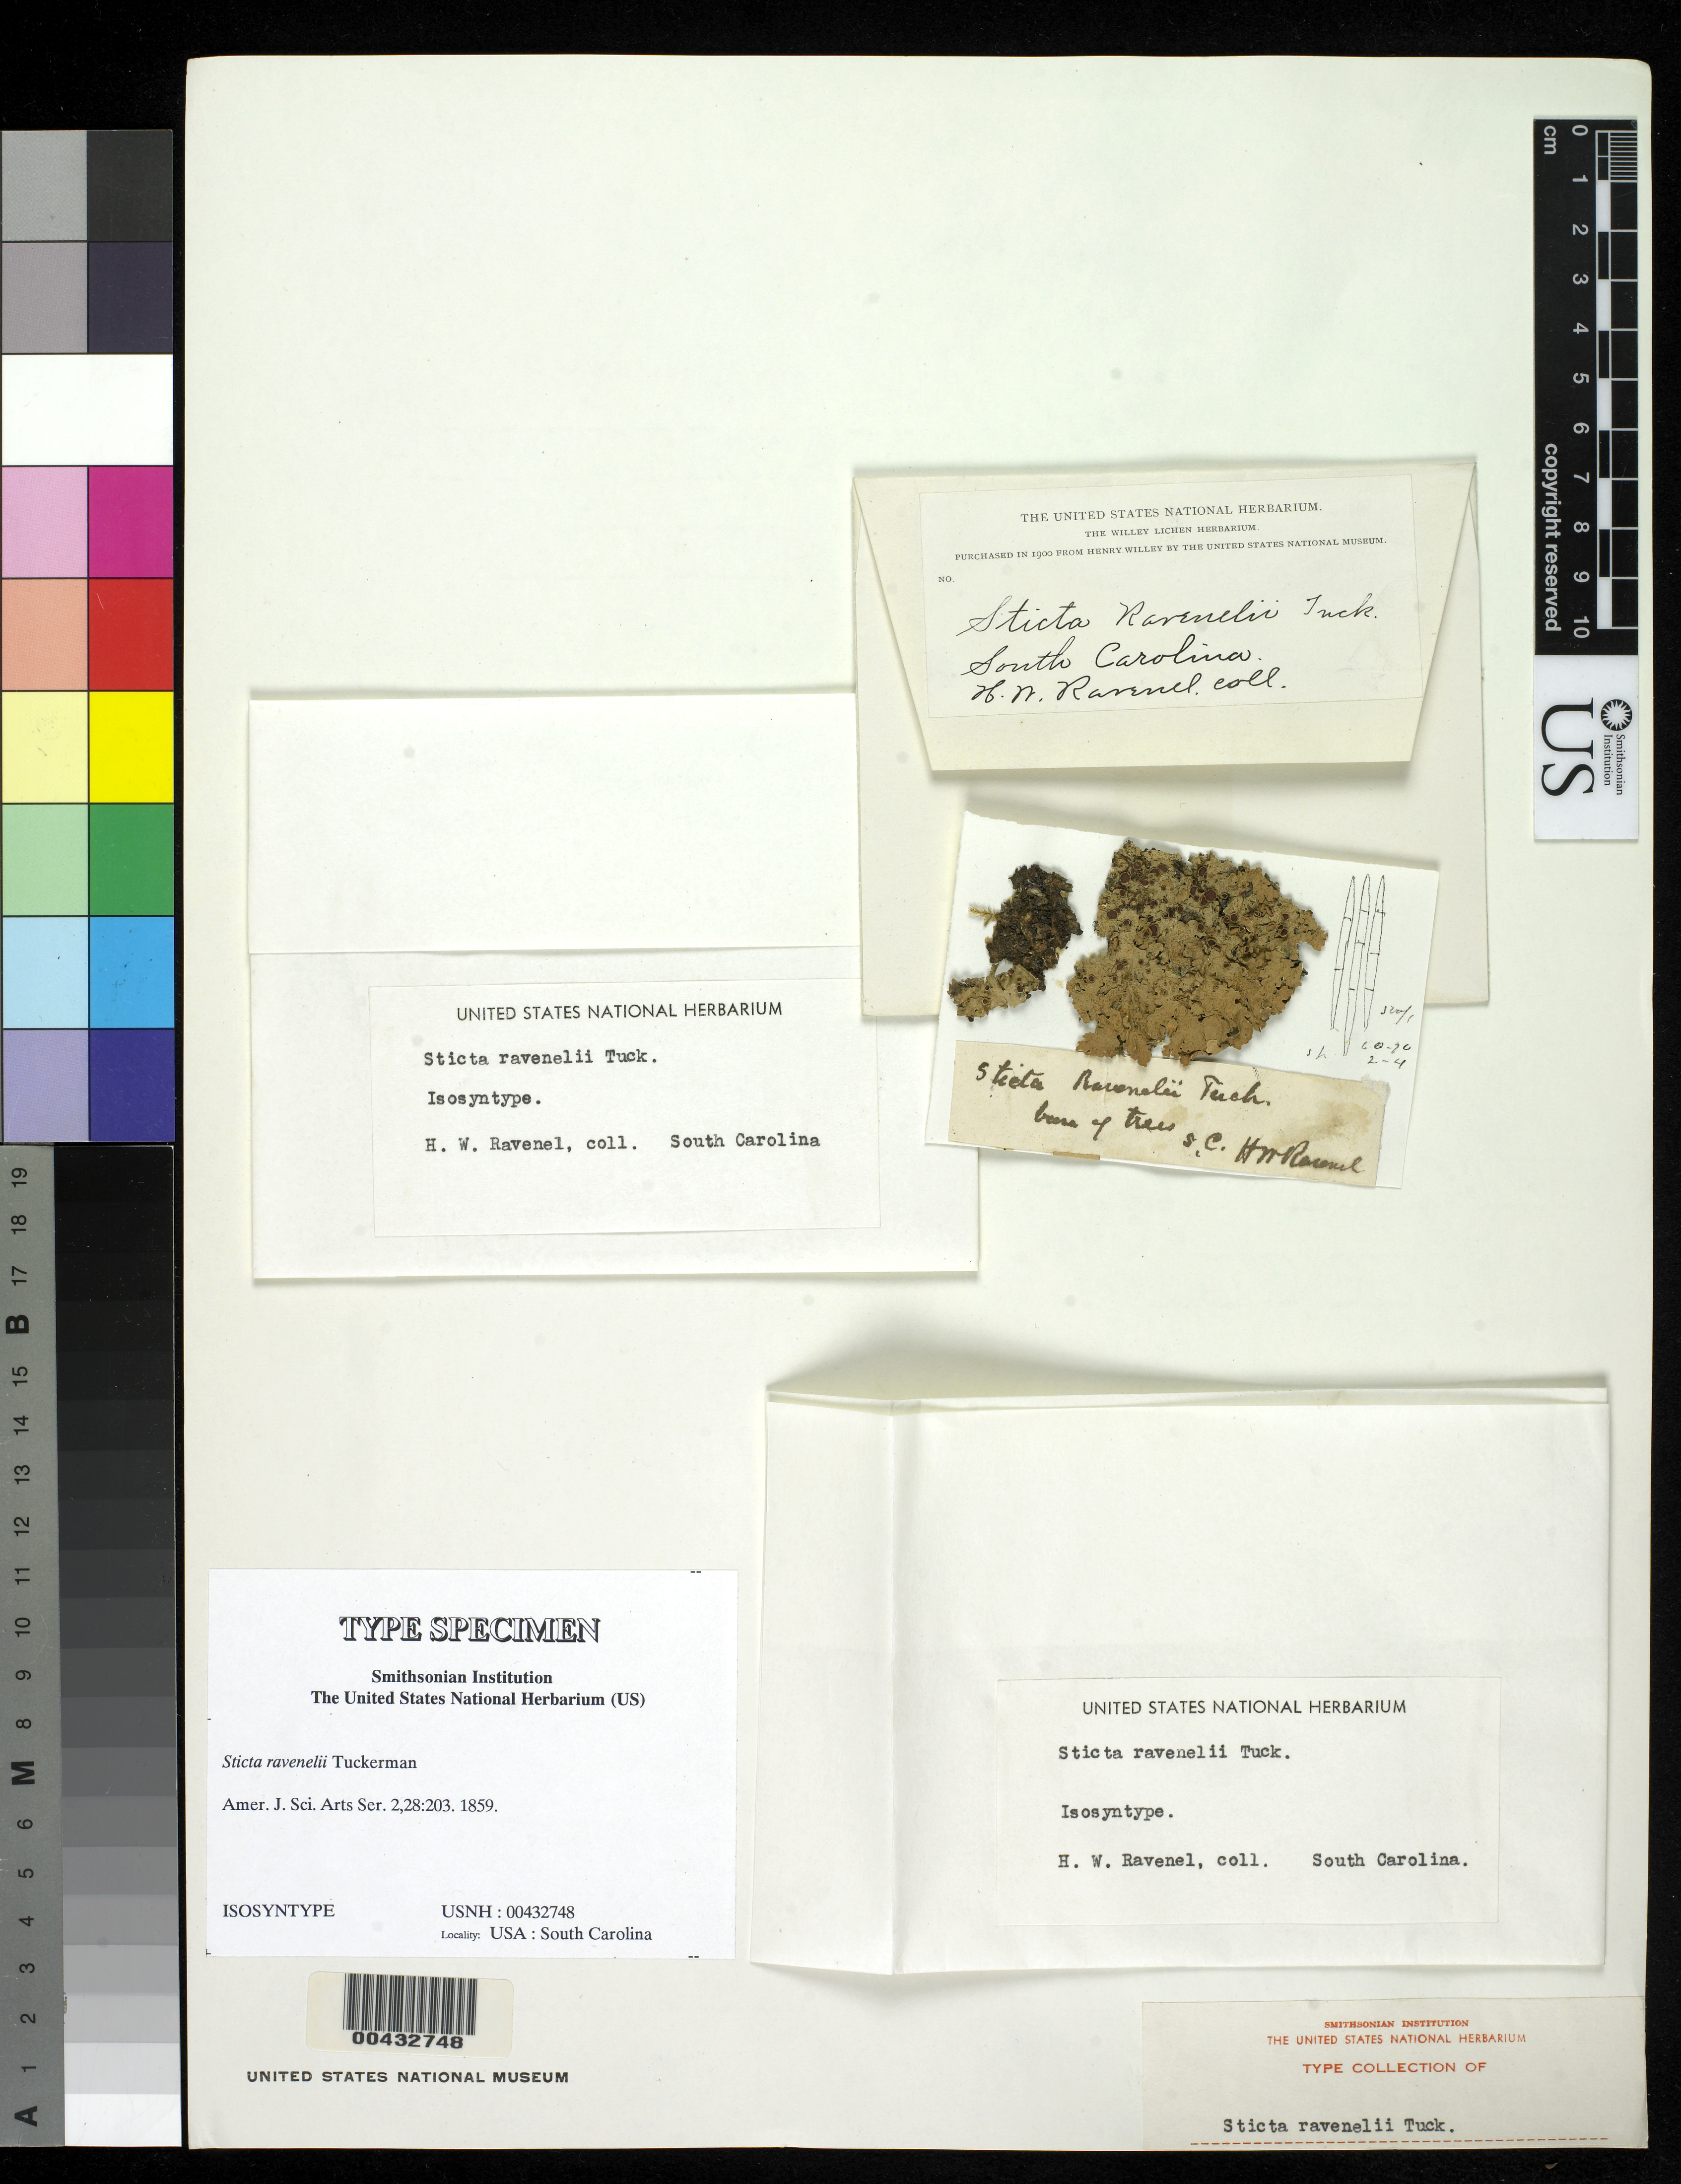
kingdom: Fungi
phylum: Ascomycota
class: Lecanoromycetes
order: Peltigerales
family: Lobariaceae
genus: Sticta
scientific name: Sticta ravenelii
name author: Tuck.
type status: Isosyntype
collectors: H. Ravenel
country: United States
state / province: South Carolina